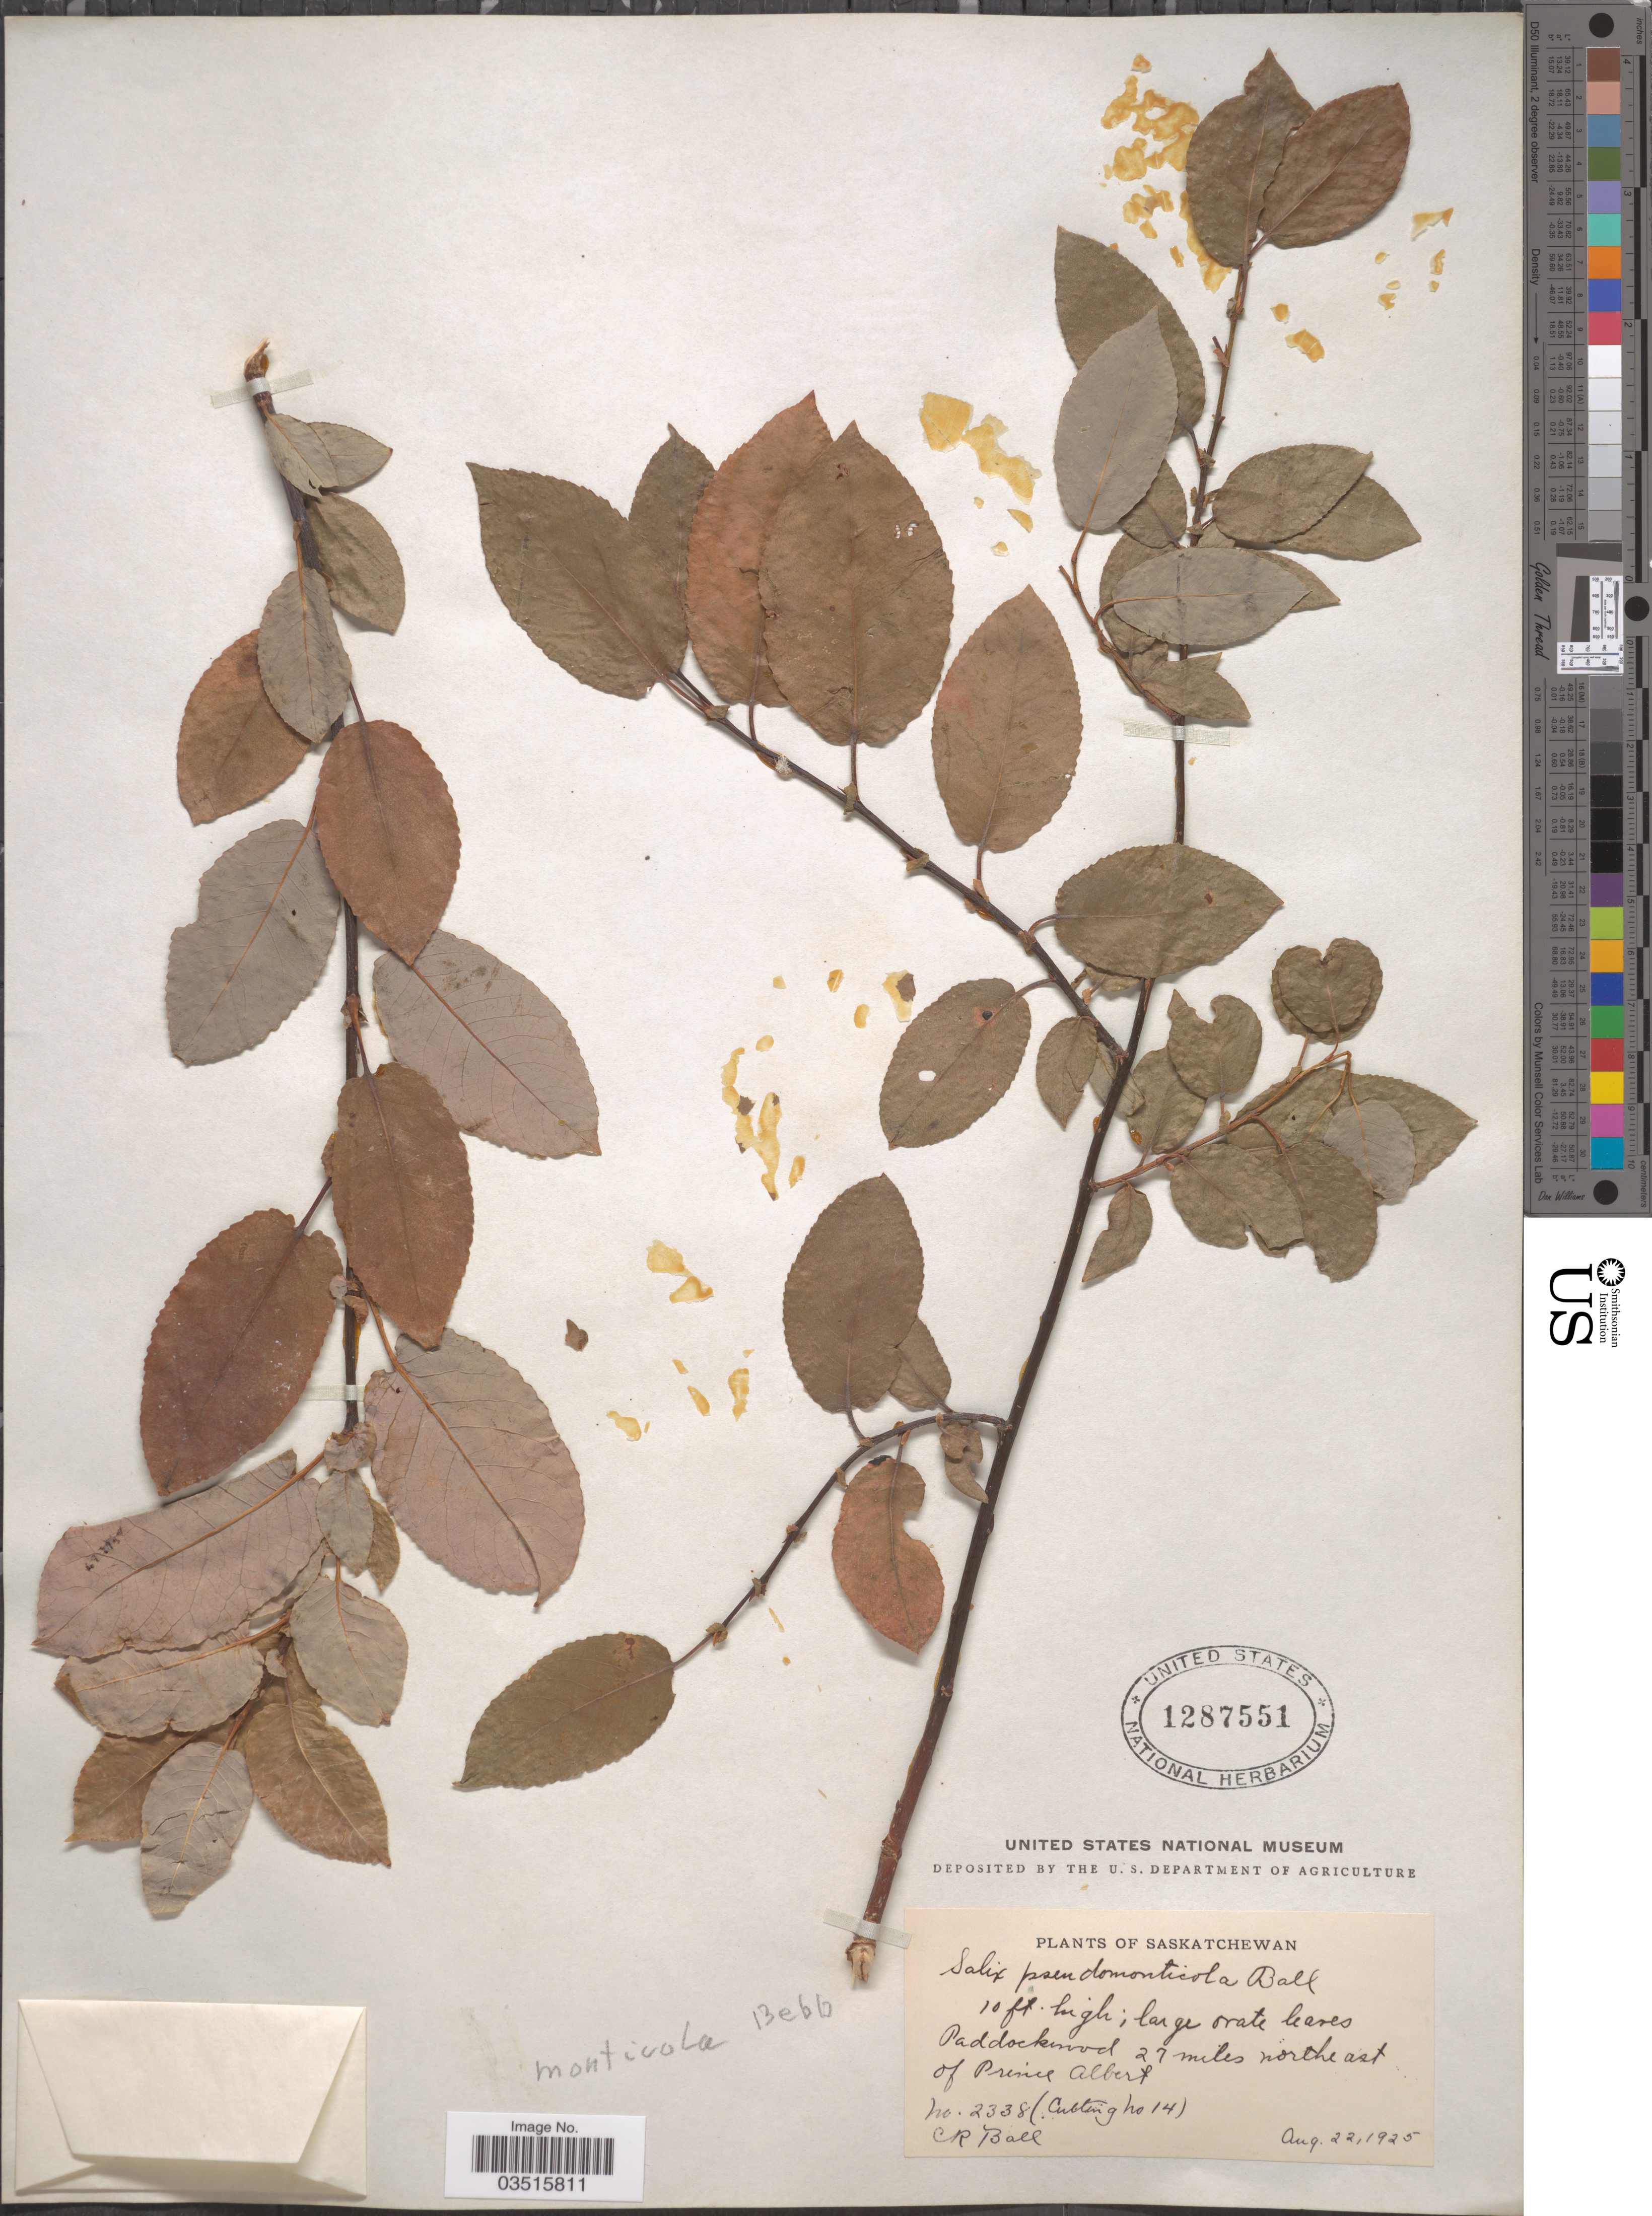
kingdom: Plantae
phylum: Tracheophyta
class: Magnoliopsida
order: Malpighiales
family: Salicaceae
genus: Salix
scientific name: Salix monticola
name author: Bebb.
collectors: C. R. Ball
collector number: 2338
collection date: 1925-08-22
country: Canada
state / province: Saskatchewan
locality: Paddockwood 27 miles northeast of Prince Albert.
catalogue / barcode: US 1287551